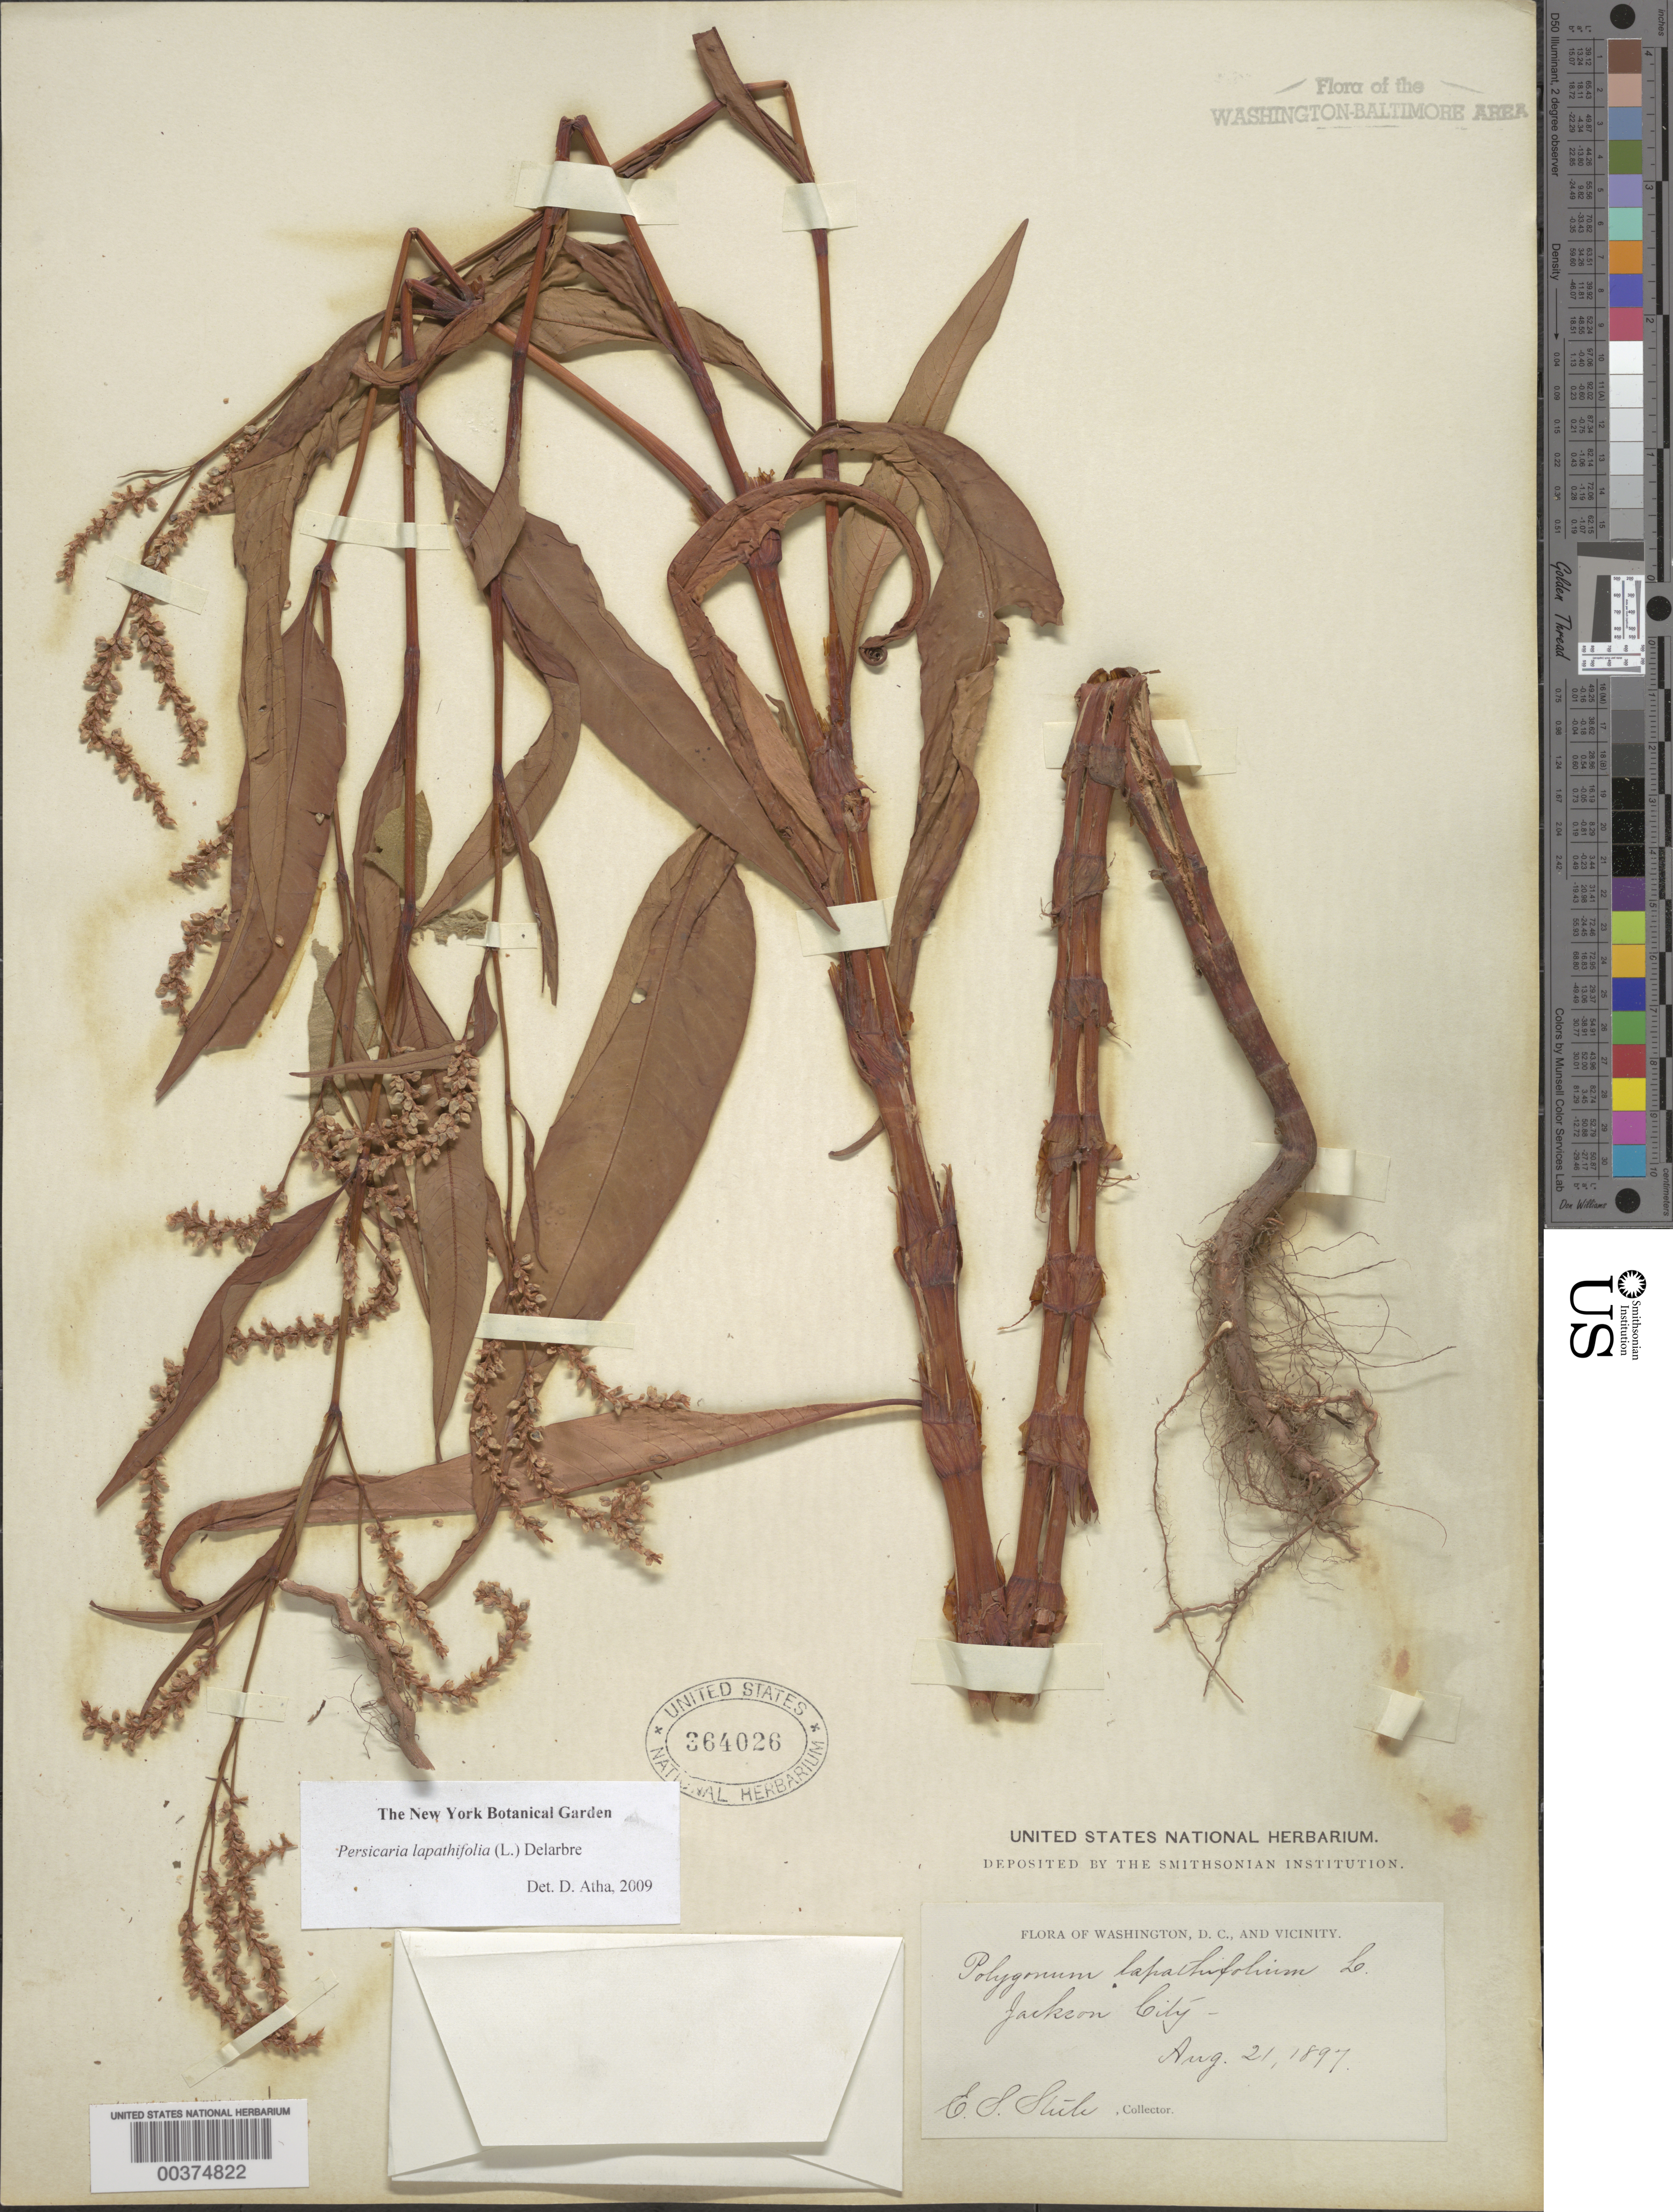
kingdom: Plantae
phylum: Tracheophyta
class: Magnoliopsida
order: Caryophyllales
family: Polygonaceae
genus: Persicaria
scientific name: Persicaria lapathifolia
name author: (L.) Delarbre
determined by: Atha, D. E.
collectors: E. Steele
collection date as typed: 21 Aug 1897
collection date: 1897-08-21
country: United States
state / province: Virginia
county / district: Arlington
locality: Jackson City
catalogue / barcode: US 364026